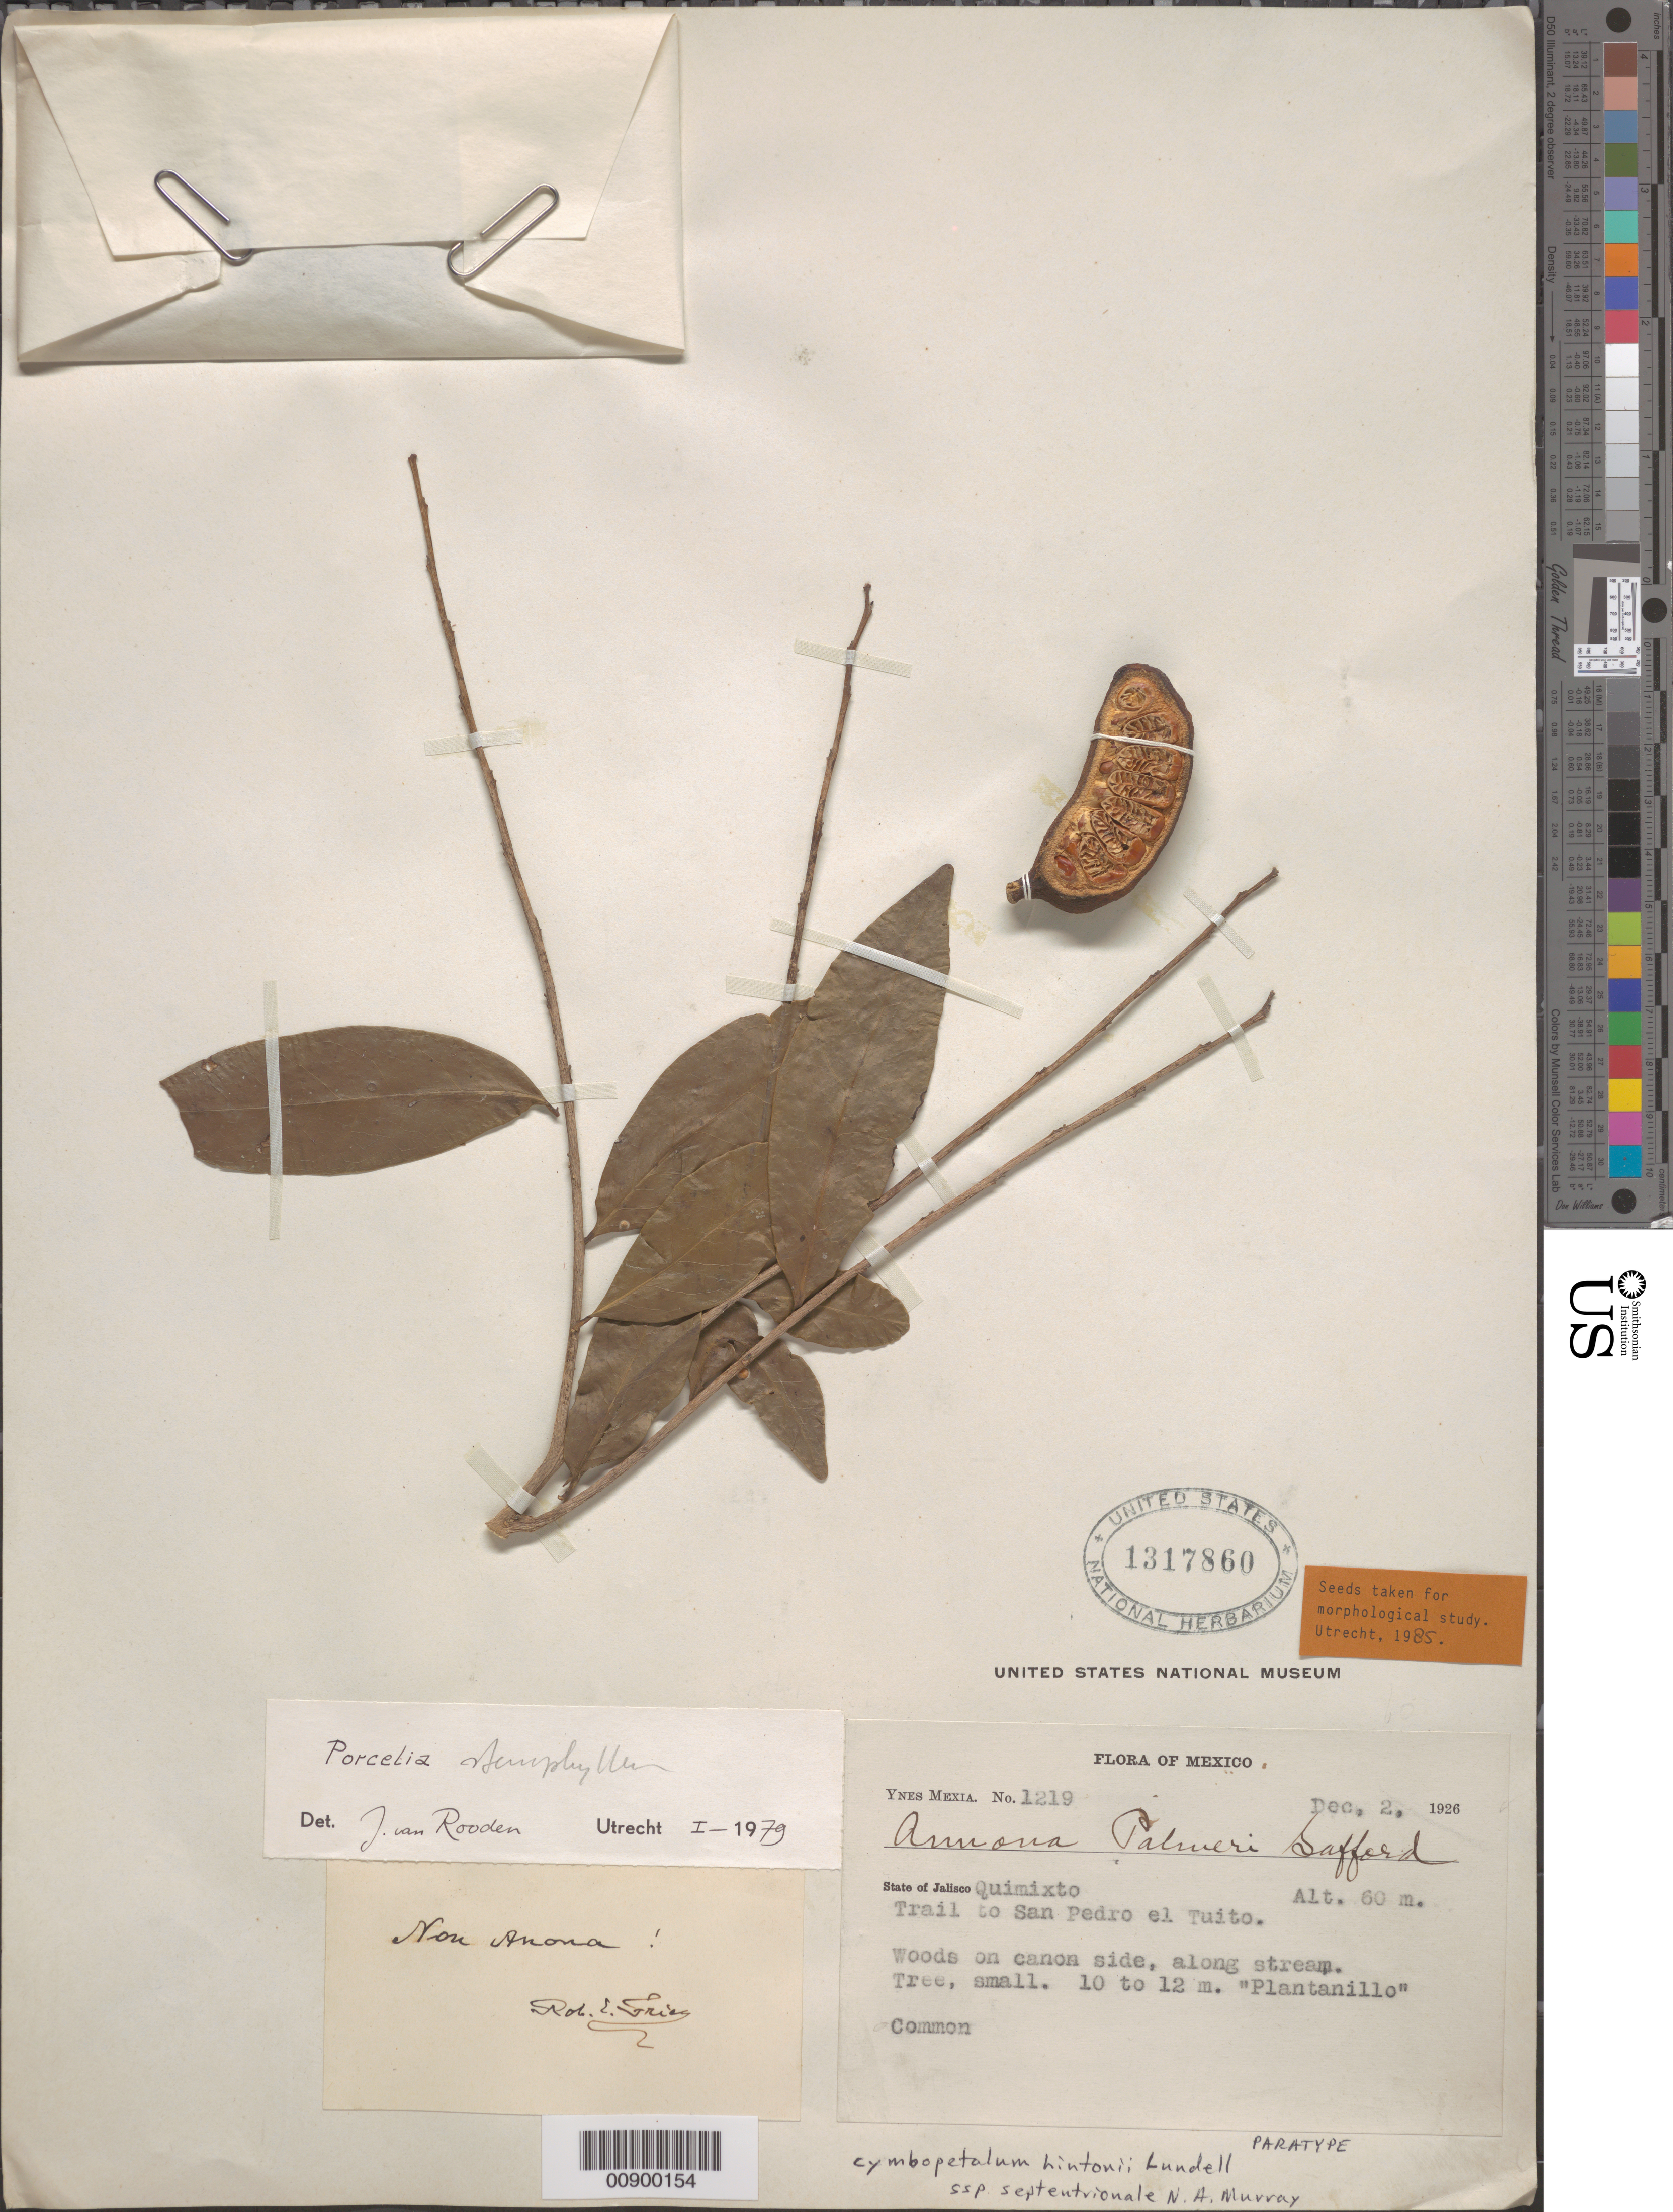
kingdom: Plantae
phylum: Tracheophyta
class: Magnoliopsida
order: Magnoliales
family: Annonaceae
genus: Cymbopetalum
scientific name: Cymbopetalum hintonii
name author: Lundell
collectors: Y. Mexia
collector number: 1219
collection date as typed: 02 Dec 1926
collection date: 1926-12-02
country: Mexico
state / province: Jalisco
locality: State of Jalisco: Quimixto. Trail to San Pedro el Tuito.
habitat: Woods on canon side, along stream.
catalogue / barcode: US 1317860